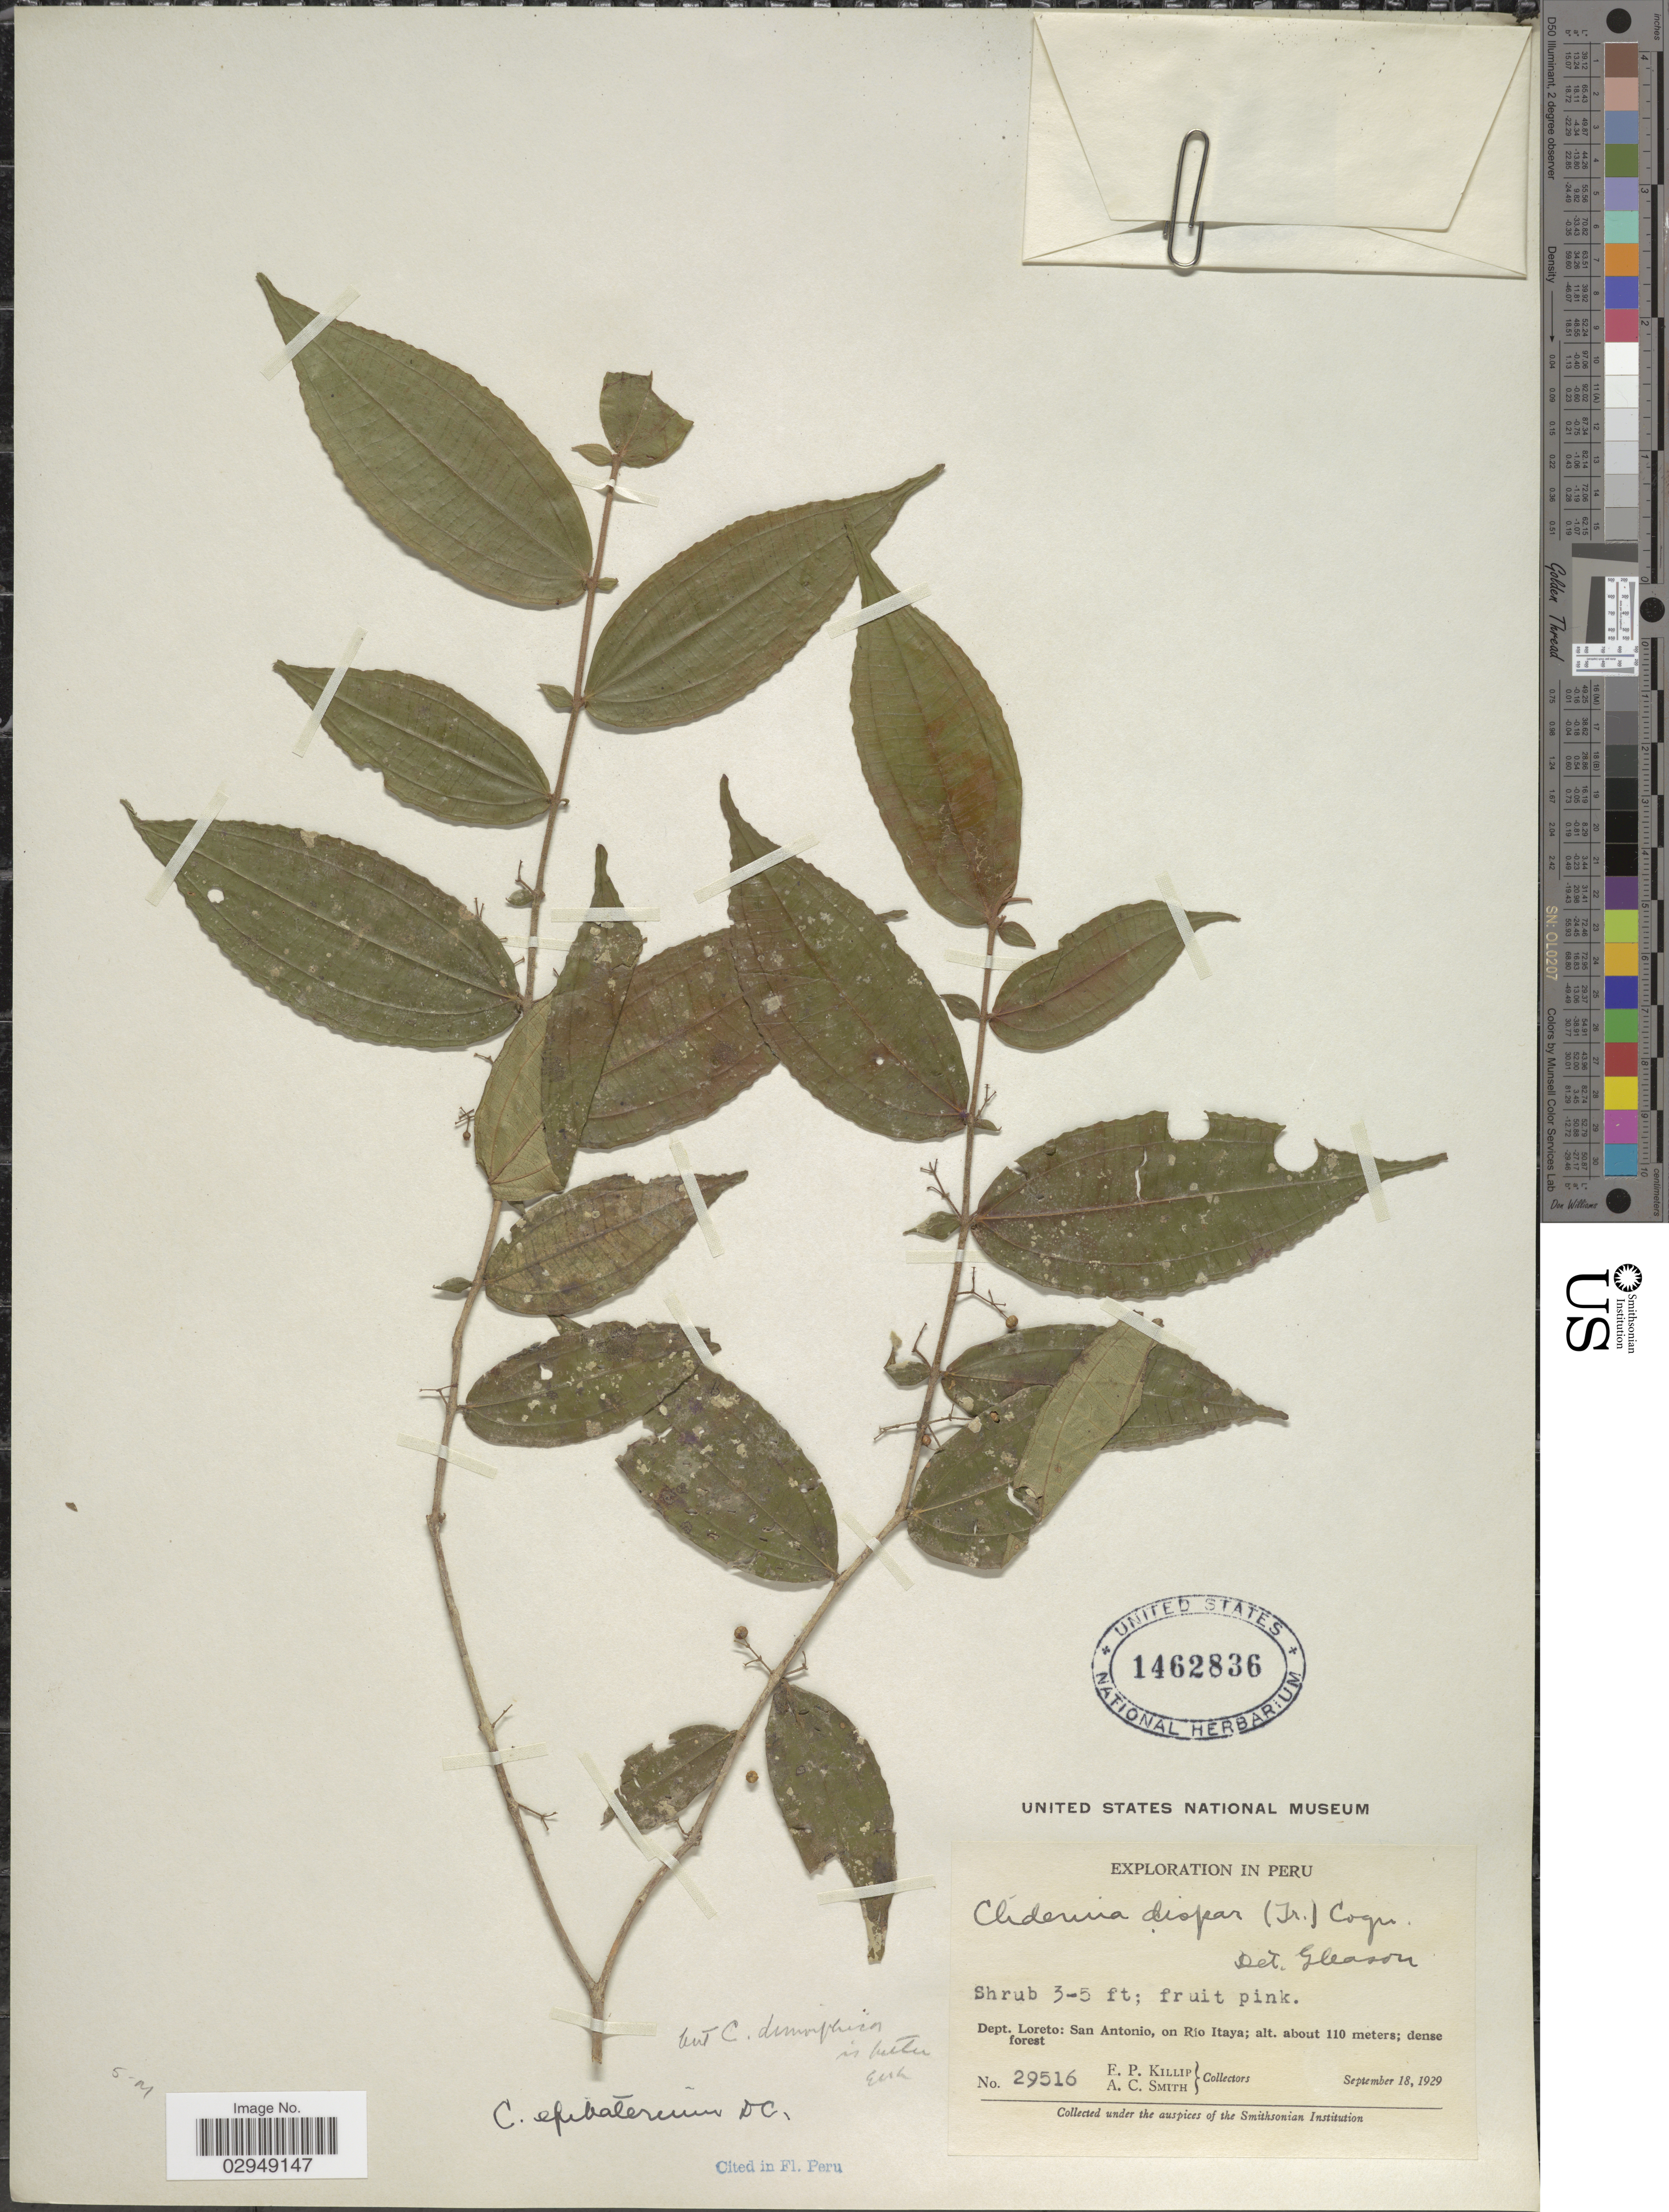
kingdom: Plantae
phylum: Tracheophyta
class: Magnoliopsida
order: Myrtales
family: Melastomataceae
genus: Clidemia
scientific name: Clidemia dimorphica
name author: J.F. Macbr.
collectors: E. P. Killip & A. C. Smith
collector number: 29516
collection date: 1929-09-18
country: Peru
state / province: Loreto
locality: Dept. Loreto, San Antonio, on Río Itaya.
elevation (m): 110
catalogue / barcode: US 1462836